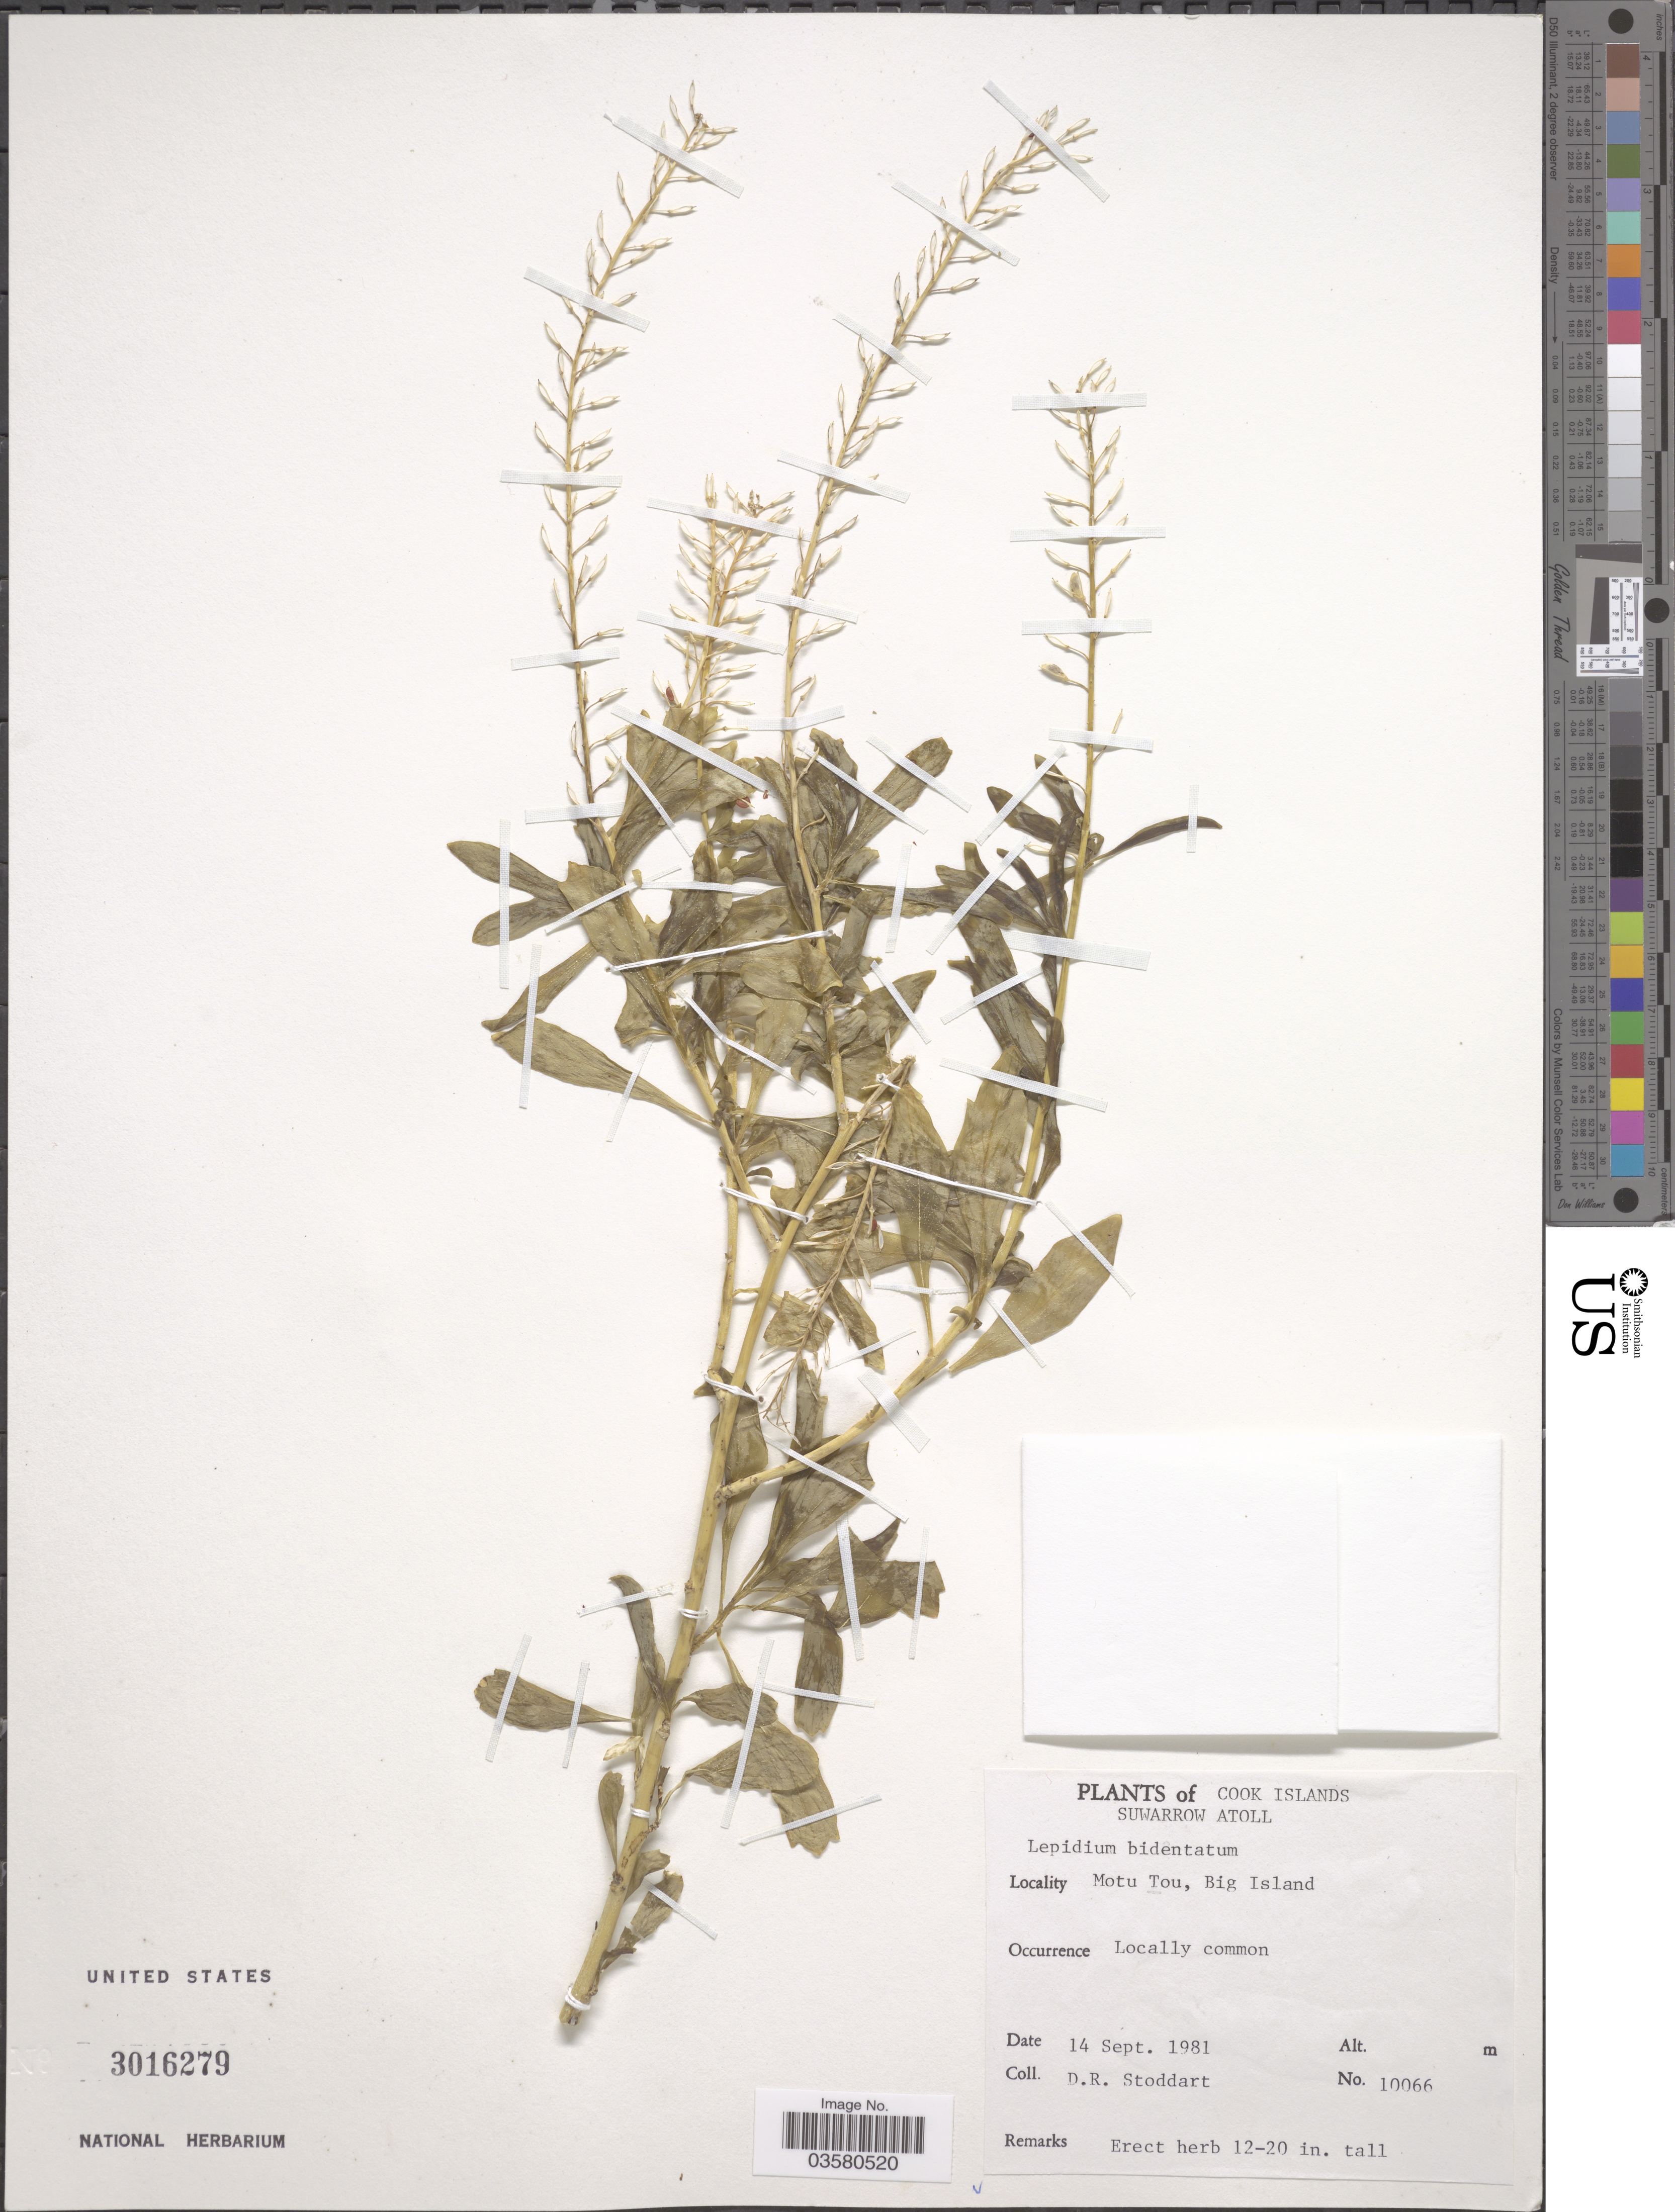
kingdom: Plantae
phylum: Tracheophyta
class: Magnoliopsida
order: Brassicales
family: Brassicaceae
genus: Lepidium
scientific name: Lepidium bidentatum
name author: Montin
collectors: D. R. Stoddart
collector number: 10066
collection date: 1981-09-14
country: Cook Islands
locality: Suwarrow Atoll. Motu Tou, Big Island.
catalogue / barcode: US 3016279